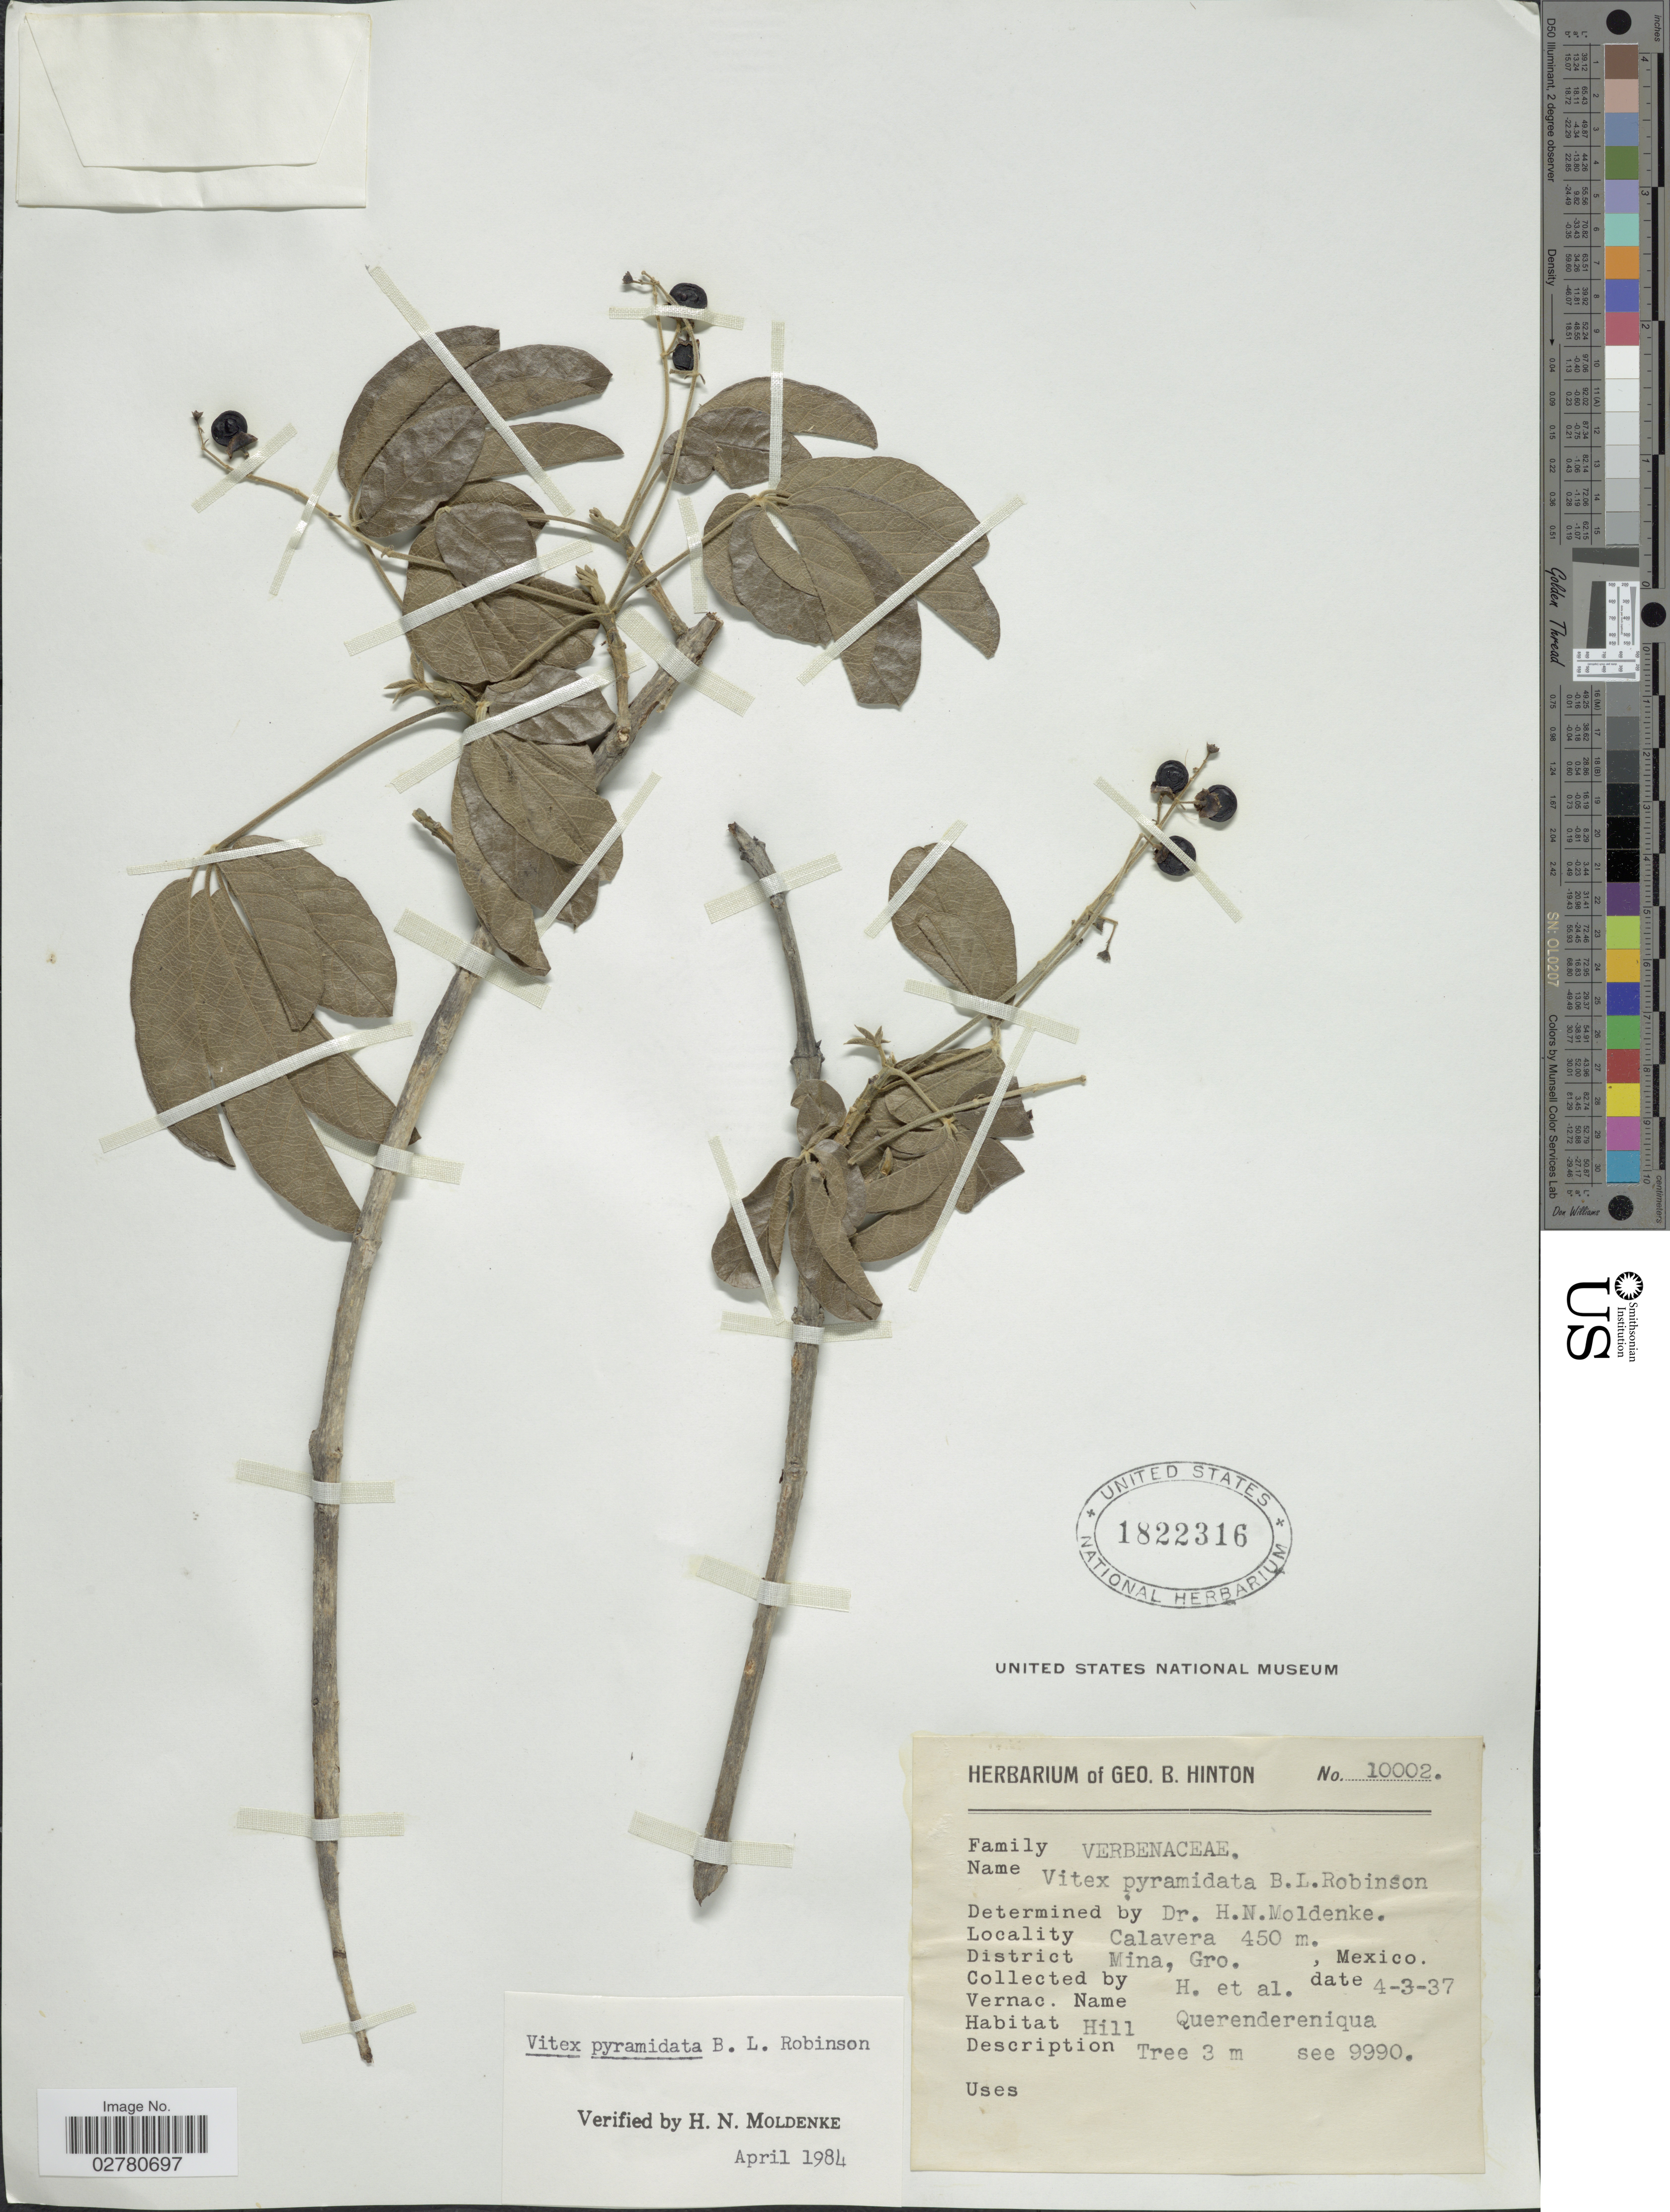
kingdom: Plantae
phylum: Tracheophyta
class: Magnoliopsida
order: Lamiales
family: Lamiaceae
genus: Vitex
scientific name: Vitex pyramidata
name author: B.L. Rob.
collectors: G. B. Hinton & et al.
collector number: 10002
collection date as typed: Transcribed d/m/y: 3/4/37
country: Mexico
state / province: Guerrero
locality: Calavera. District Mina.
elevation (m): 450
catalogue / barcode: US 1822316